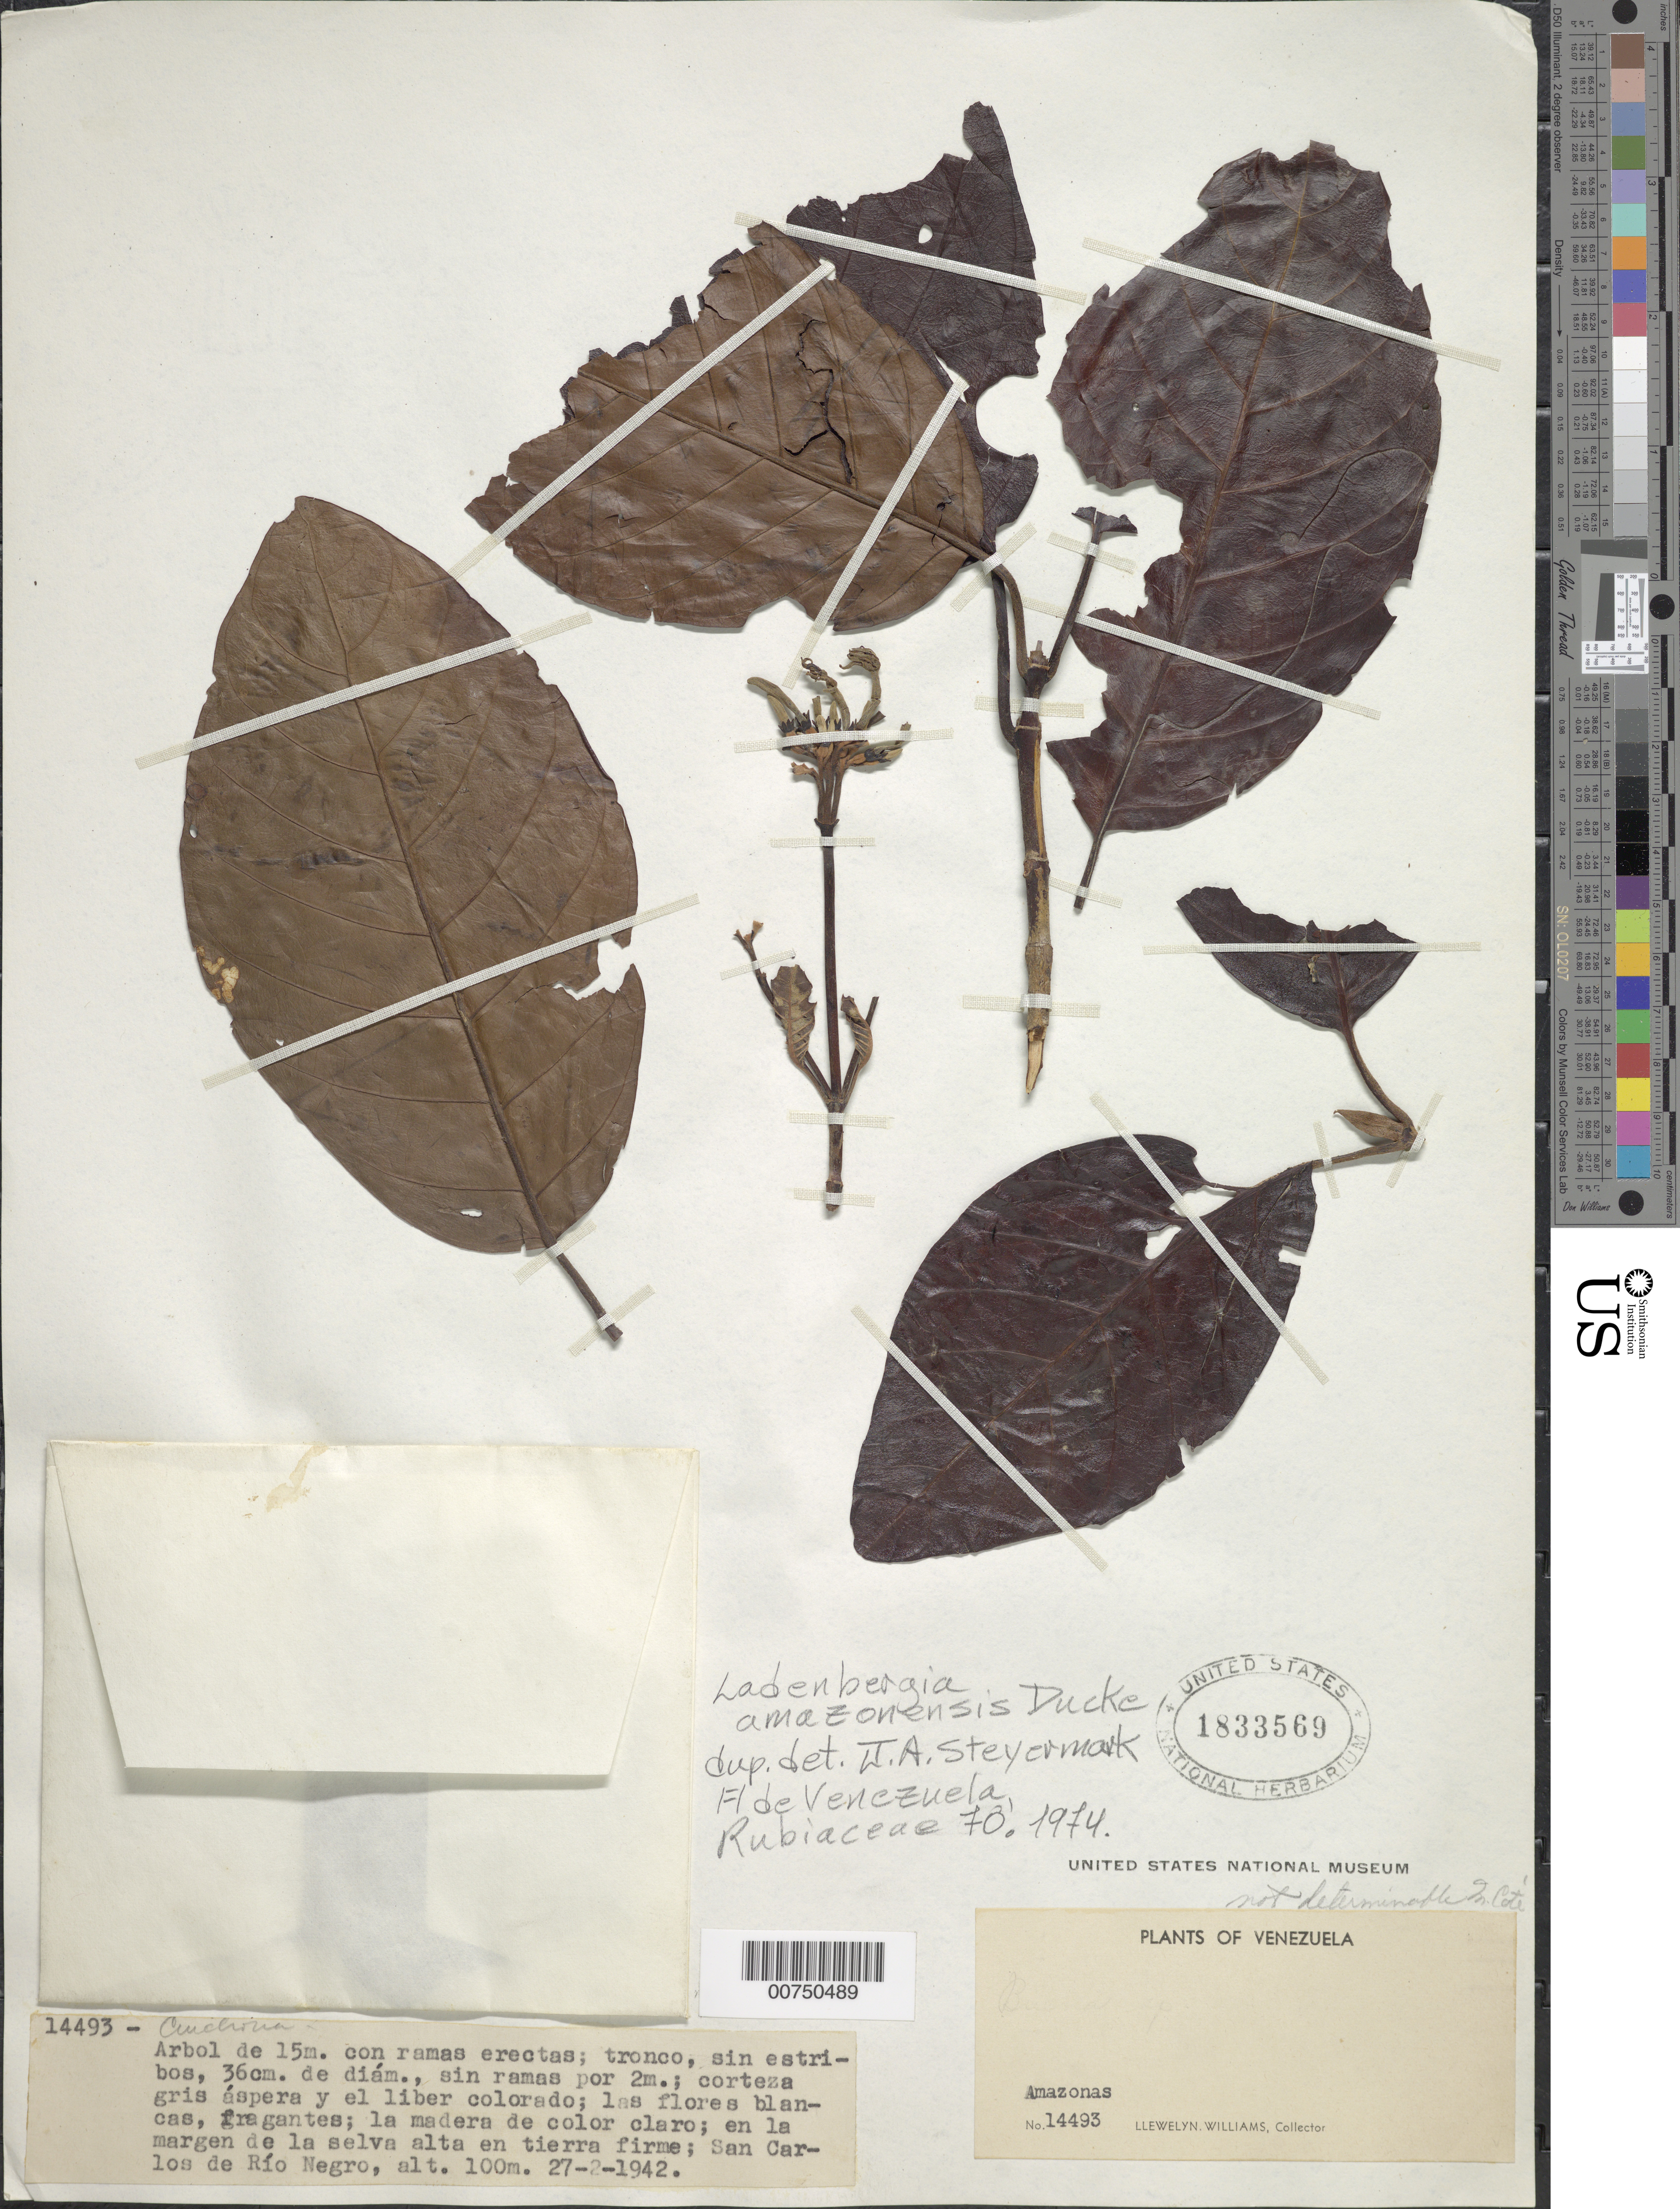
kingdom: Plantae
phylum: Tracheophyta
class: Magnoliopsida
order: Gentianales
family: Rubiaceae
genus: Ladenbergia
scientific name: Ladenbergia sp.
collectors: Ll. Williams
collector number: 14493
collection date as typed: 27-Feb-42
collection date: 1942-02-27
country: Venezuela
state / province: Amazonas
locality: San Carlos de Río Negro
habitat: Margen de la selva alta en tierra firme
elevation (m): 100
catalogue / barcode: US 1833569